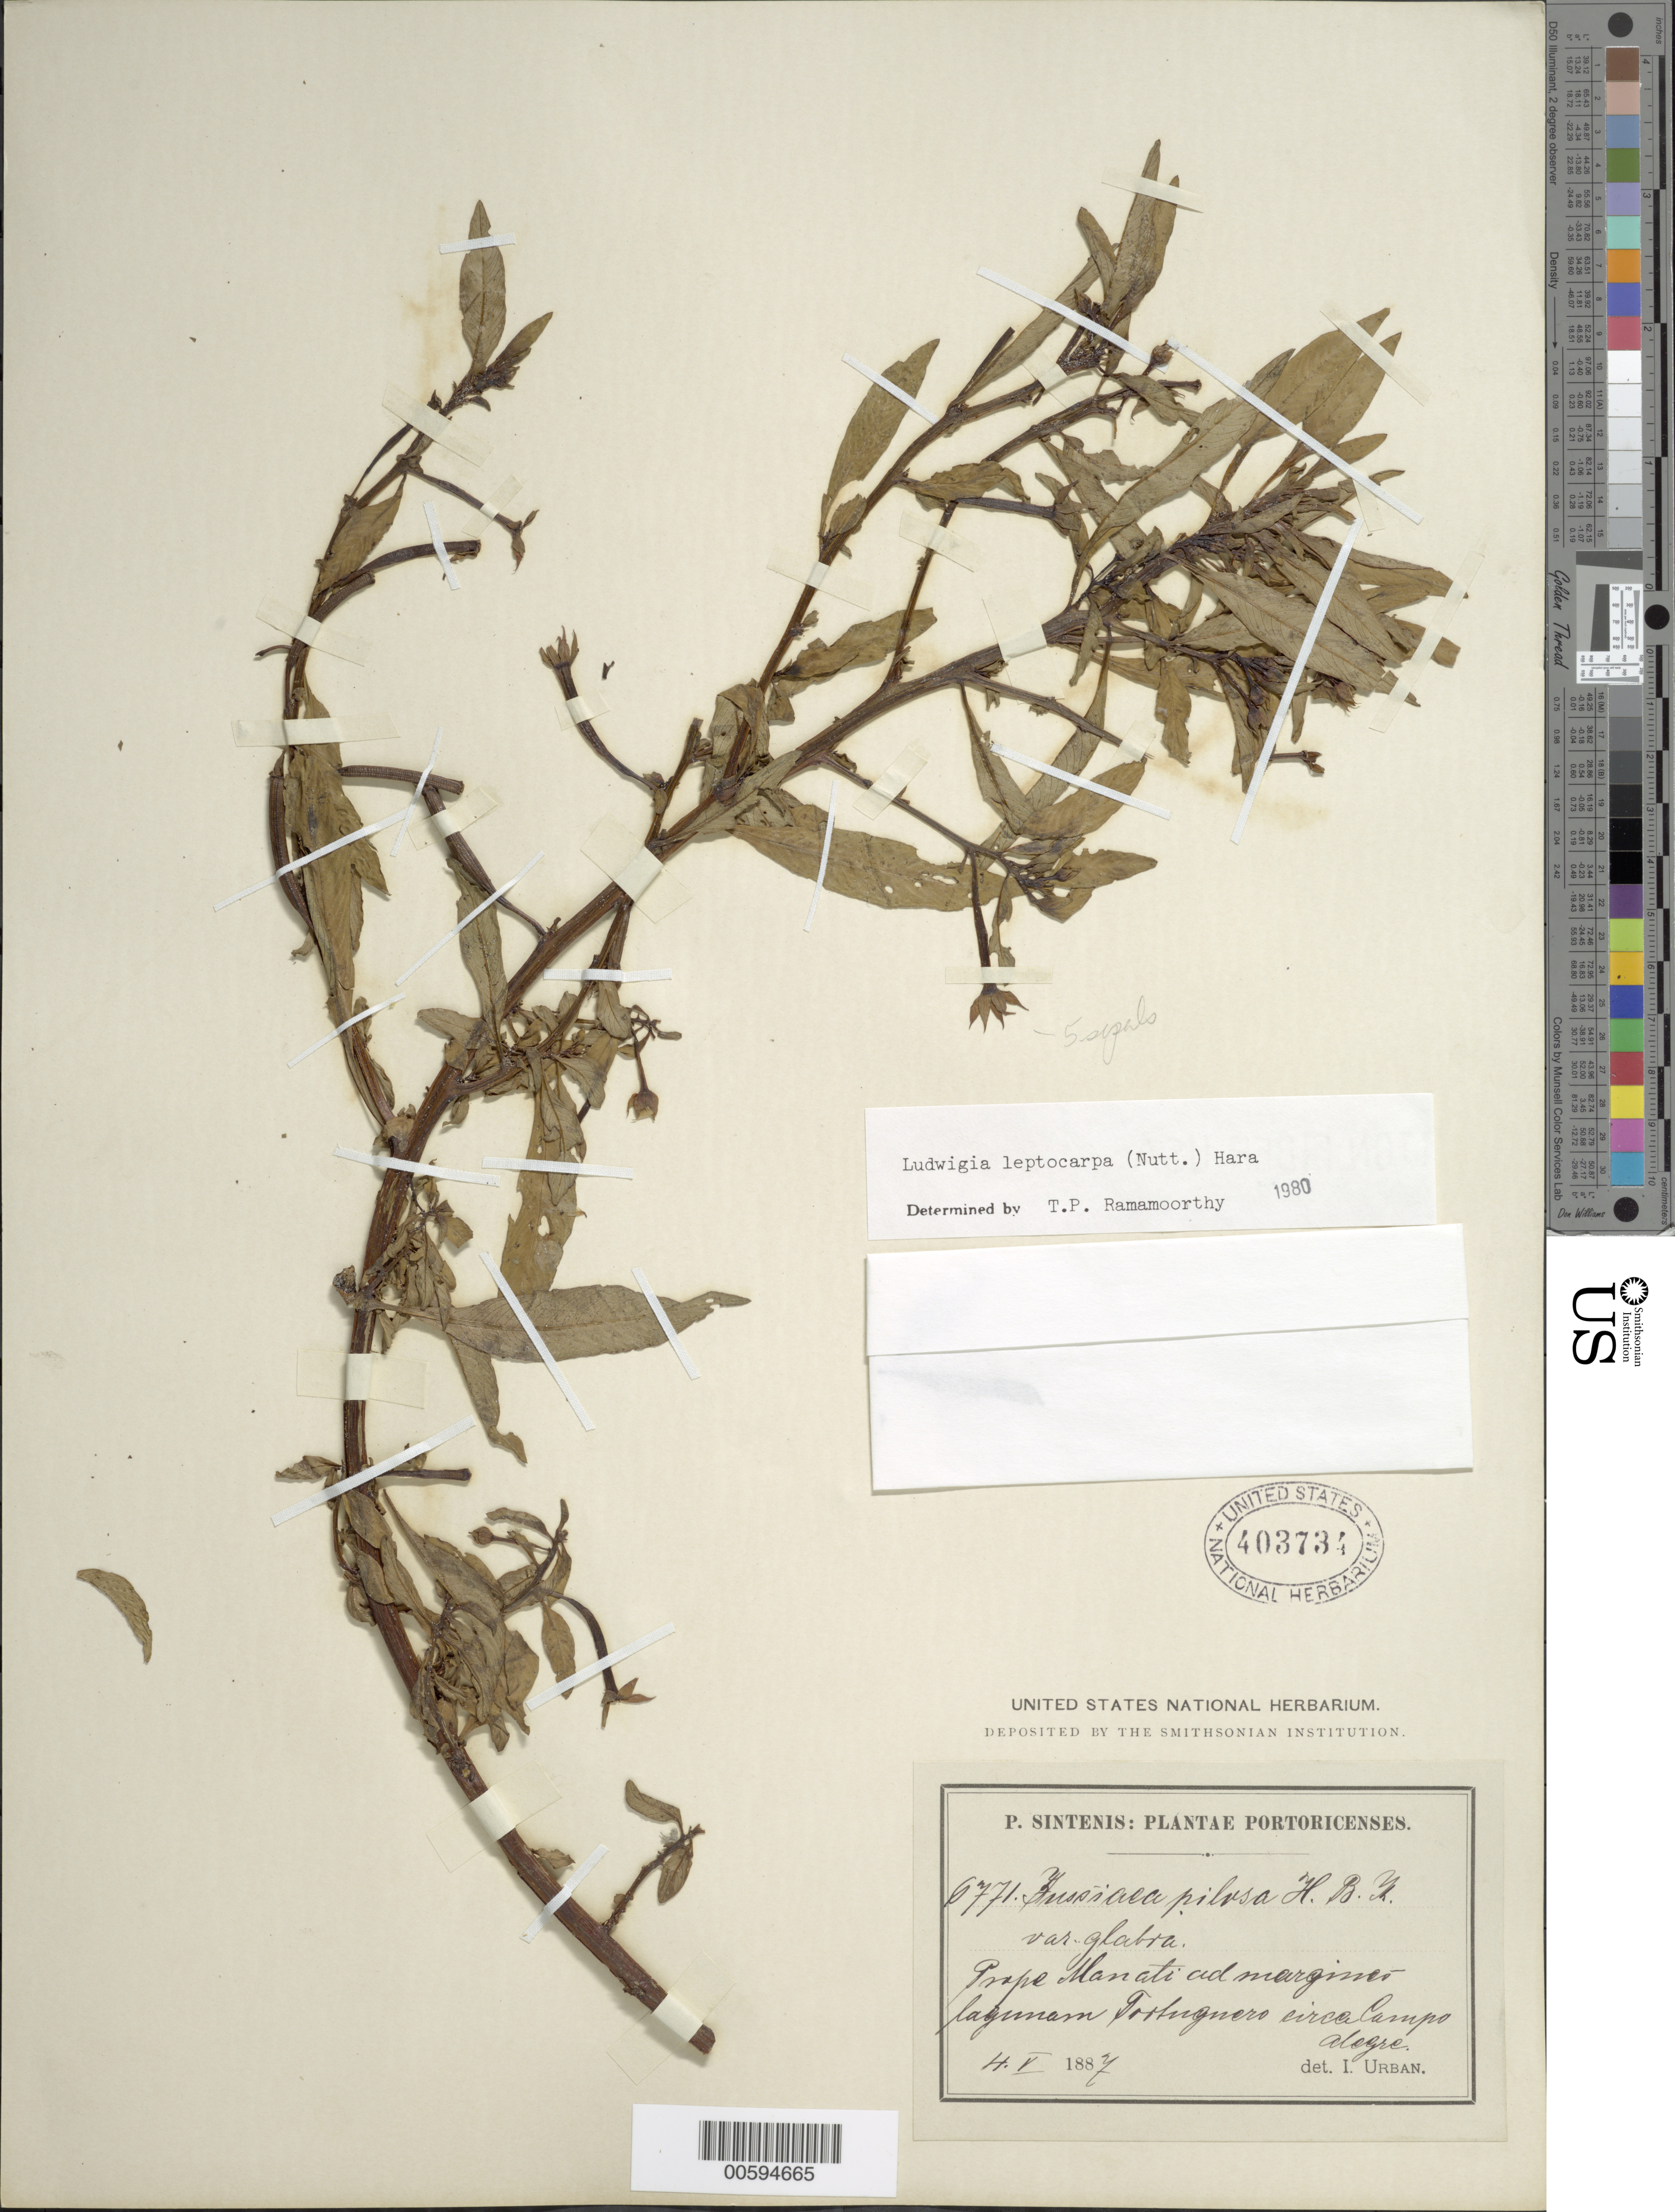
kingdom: Plantae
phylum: Tracheophyta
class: Magnoliopsida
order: Myrtales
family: Onagraceae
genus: Ludwigia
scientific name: Ludwigia leptocarpa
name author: (Nutt.) H. Hara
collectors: P. Sintenis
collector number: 6771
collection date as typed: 04 May 1887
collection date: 1887-05-04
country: Puerto Rico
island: Greater Antilles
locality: Prope Manati ad margines lagunam Tortuguero circa Campo alegre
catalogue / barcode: US 403734